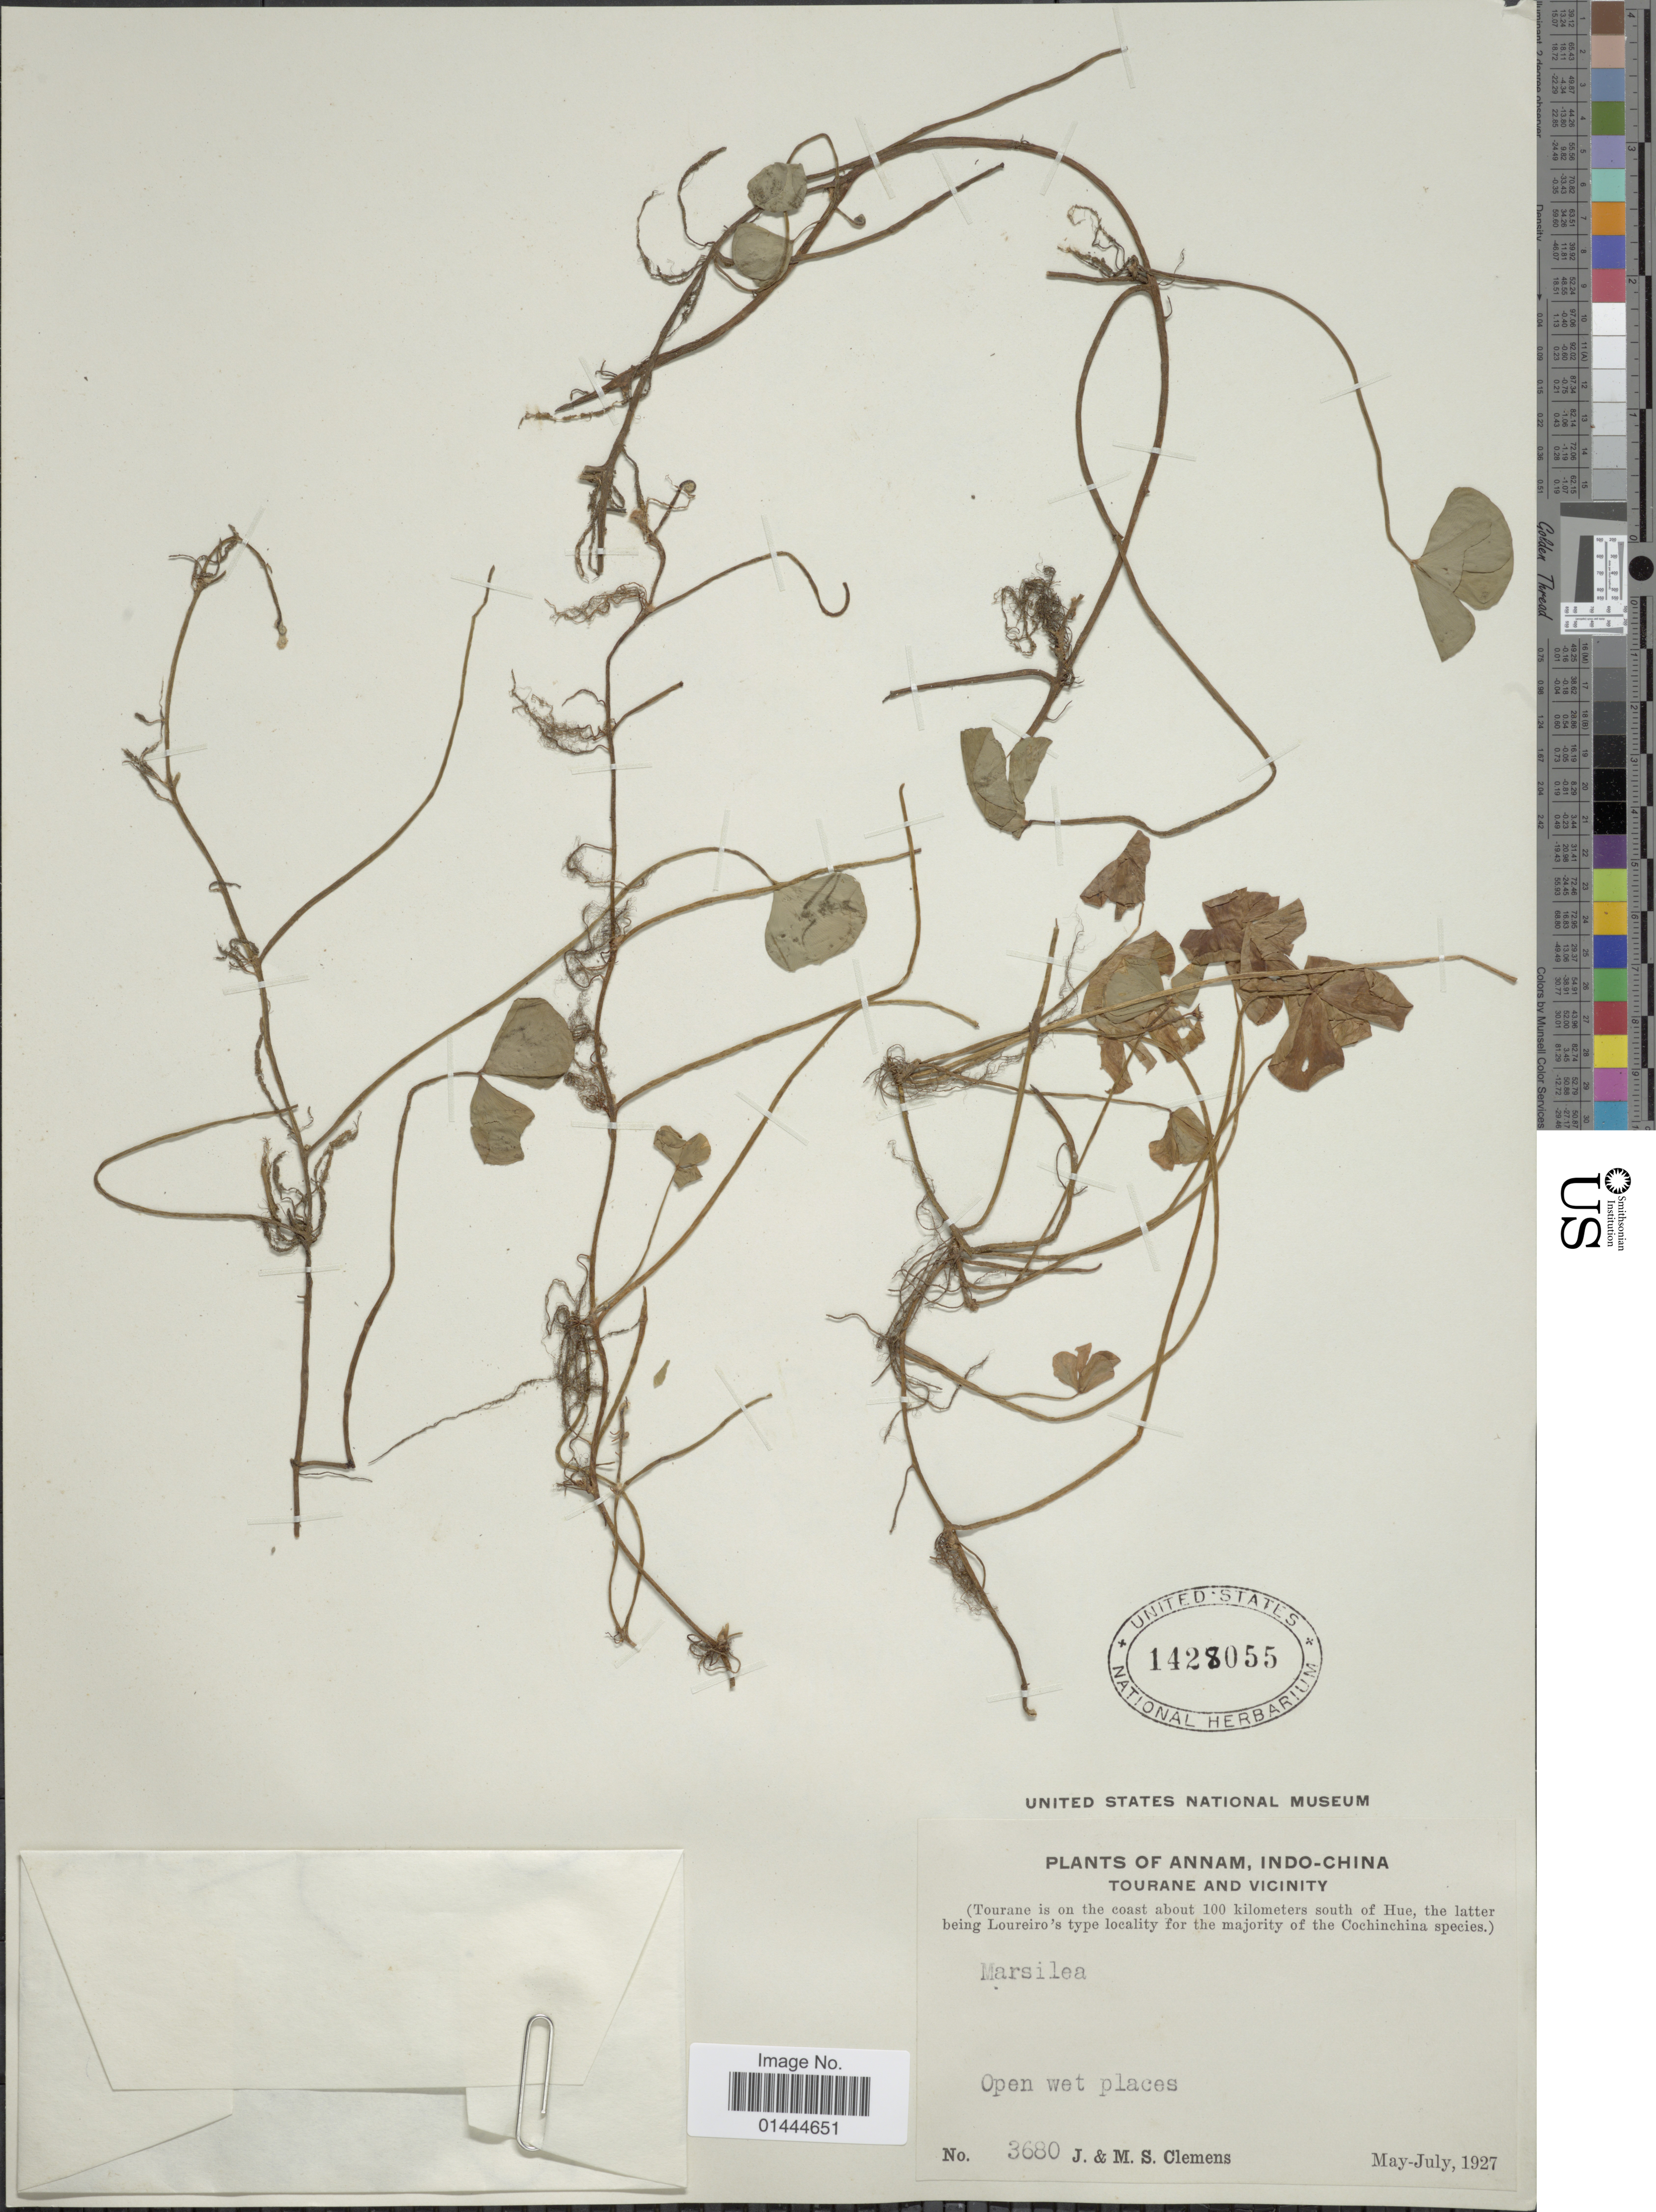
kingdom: Plantae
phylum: Tracheophyta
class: Polypodiopsida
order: Salviniales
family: Marsileaceae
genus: Marsilea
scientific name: Marsilea quadrifolia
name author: L.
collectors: J. Clemens & M. S. Clemens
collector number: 3680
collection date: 1927-05/1927-07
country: Vietnam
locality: Annam, Indo-China, Tourane and Vicinity (Tourane is on the coast about 100 kilometers south of Hue)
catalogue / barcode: US 1428055